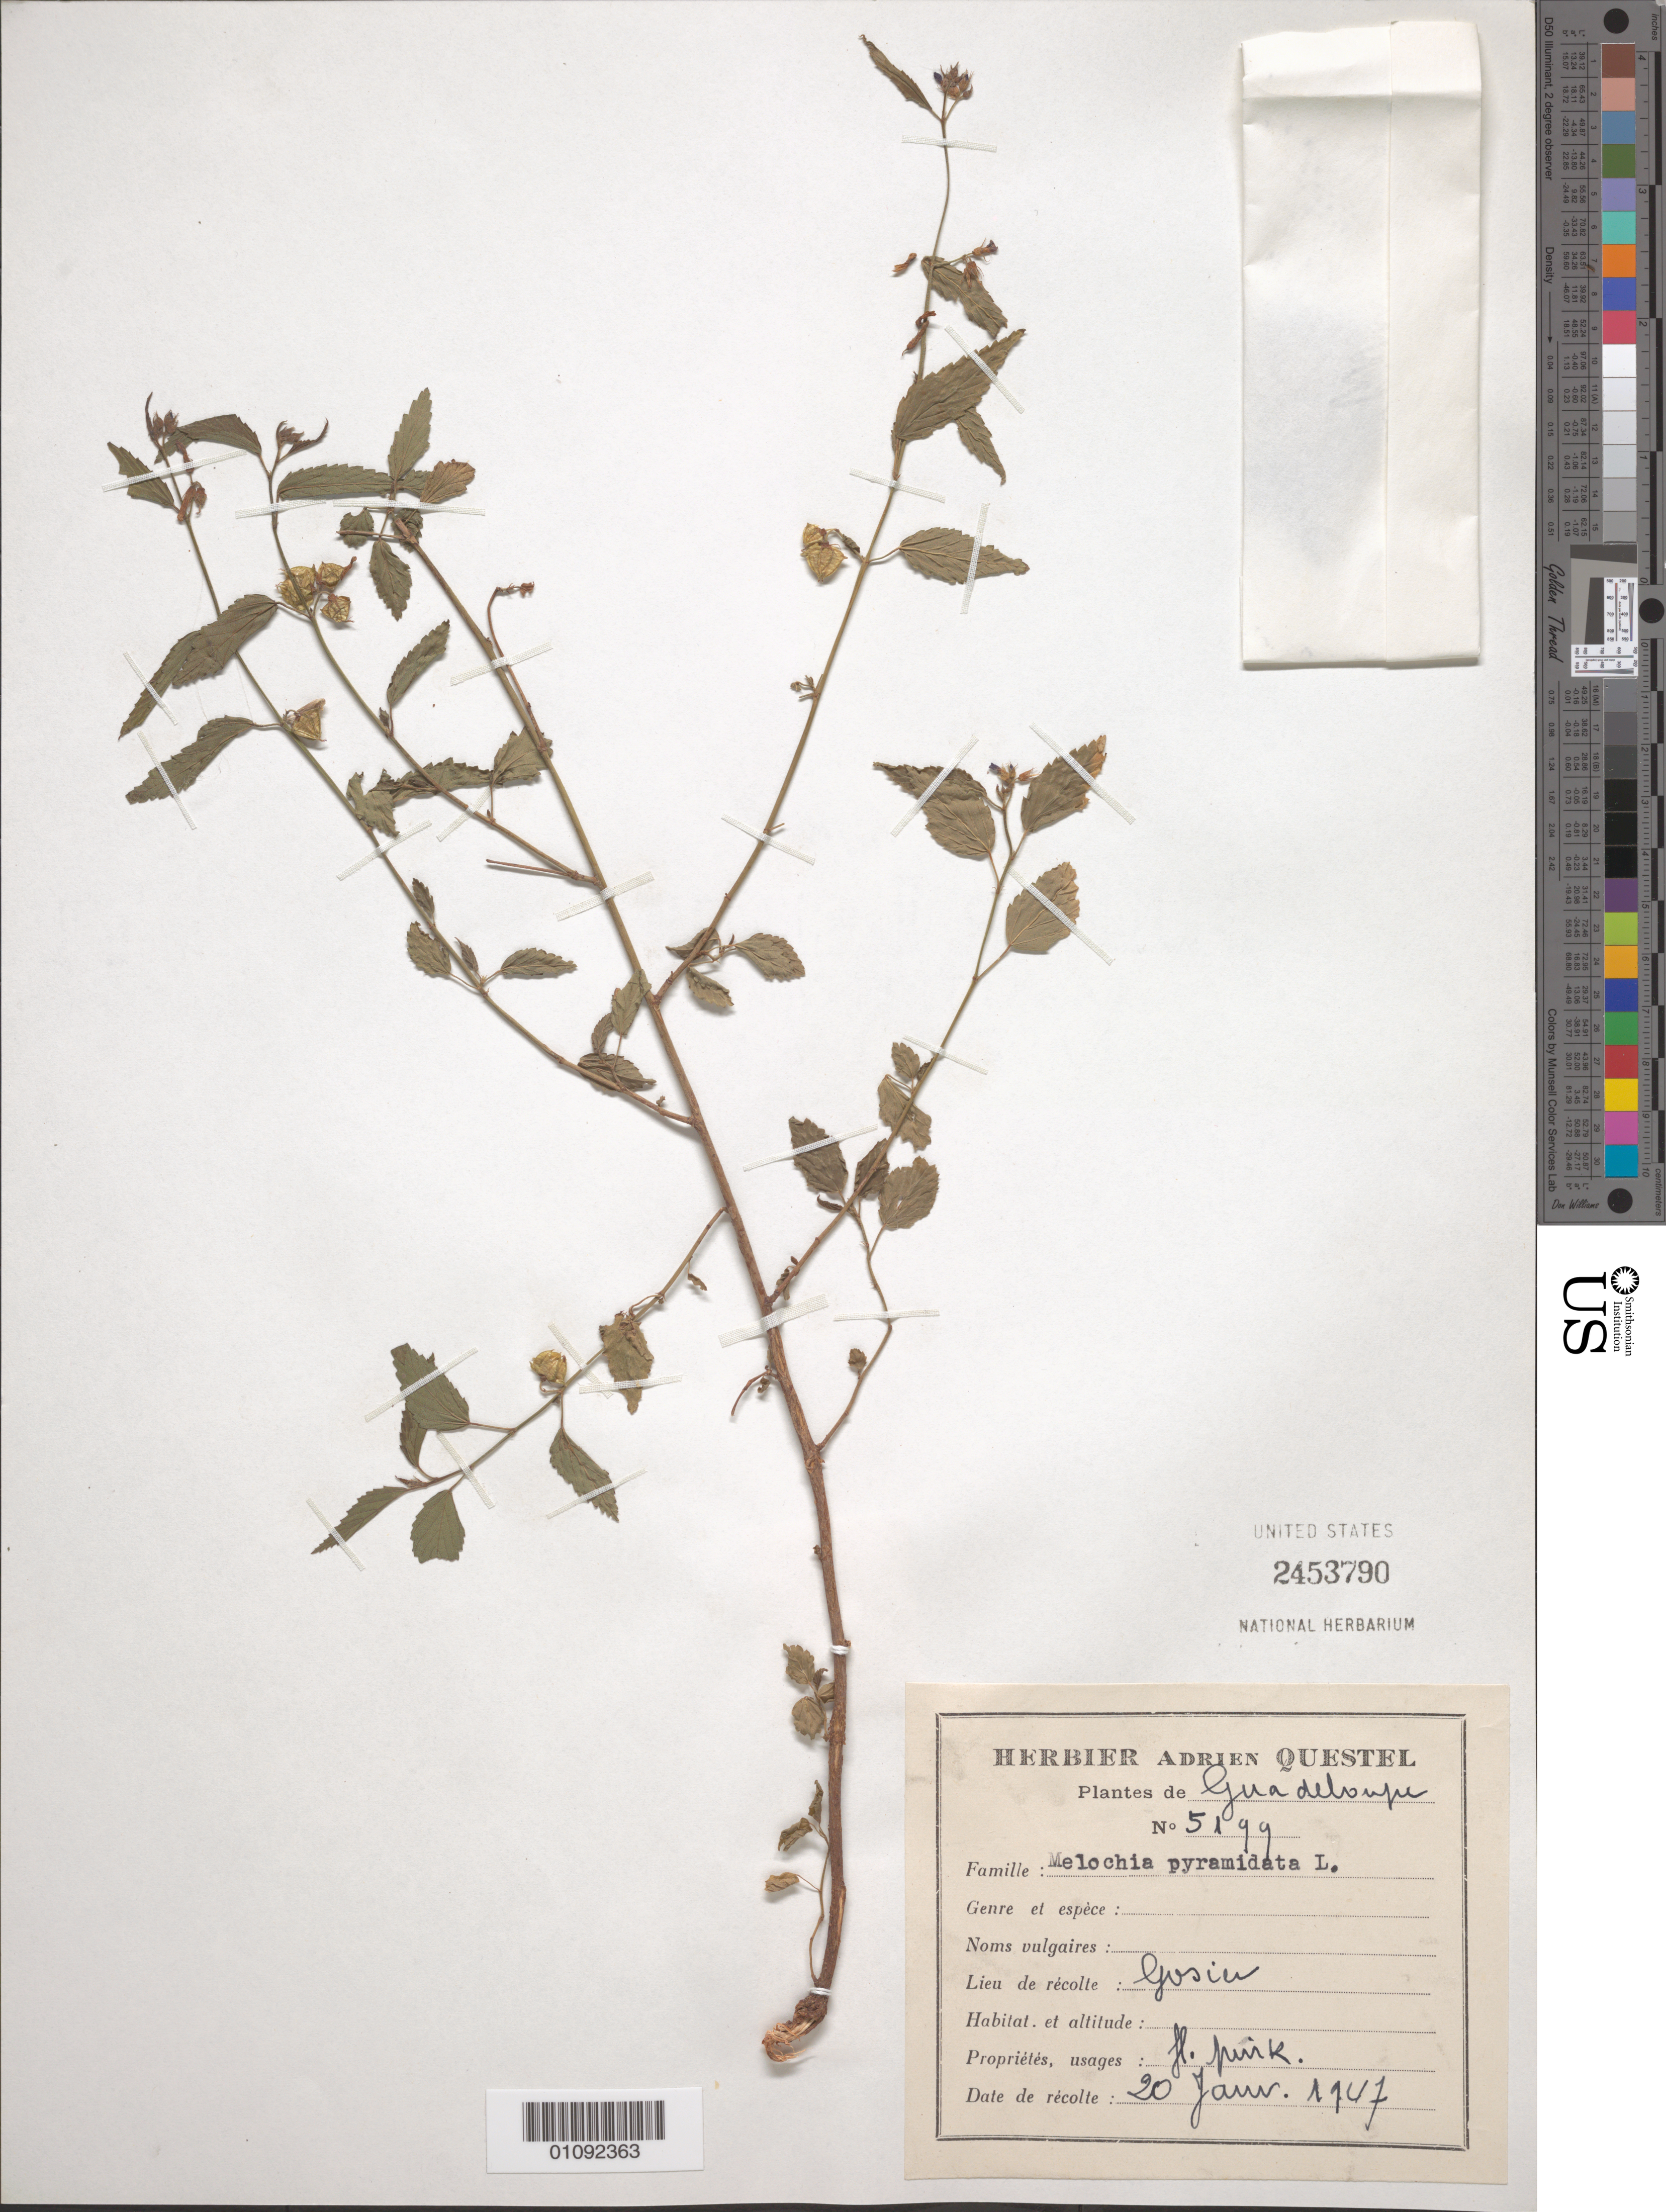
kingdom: Plantae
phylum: Tracheophyta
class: Magnoliopsida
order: Malvales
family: Malvaceae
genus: Melochia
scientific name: Melochia pyramidata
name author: L.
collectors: A. Questel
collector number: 5199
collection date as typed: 20 Jan 1947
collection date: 1947-01-20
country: Guadeloupe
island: Grande Terre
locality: Gosier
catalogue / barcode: US 2453790